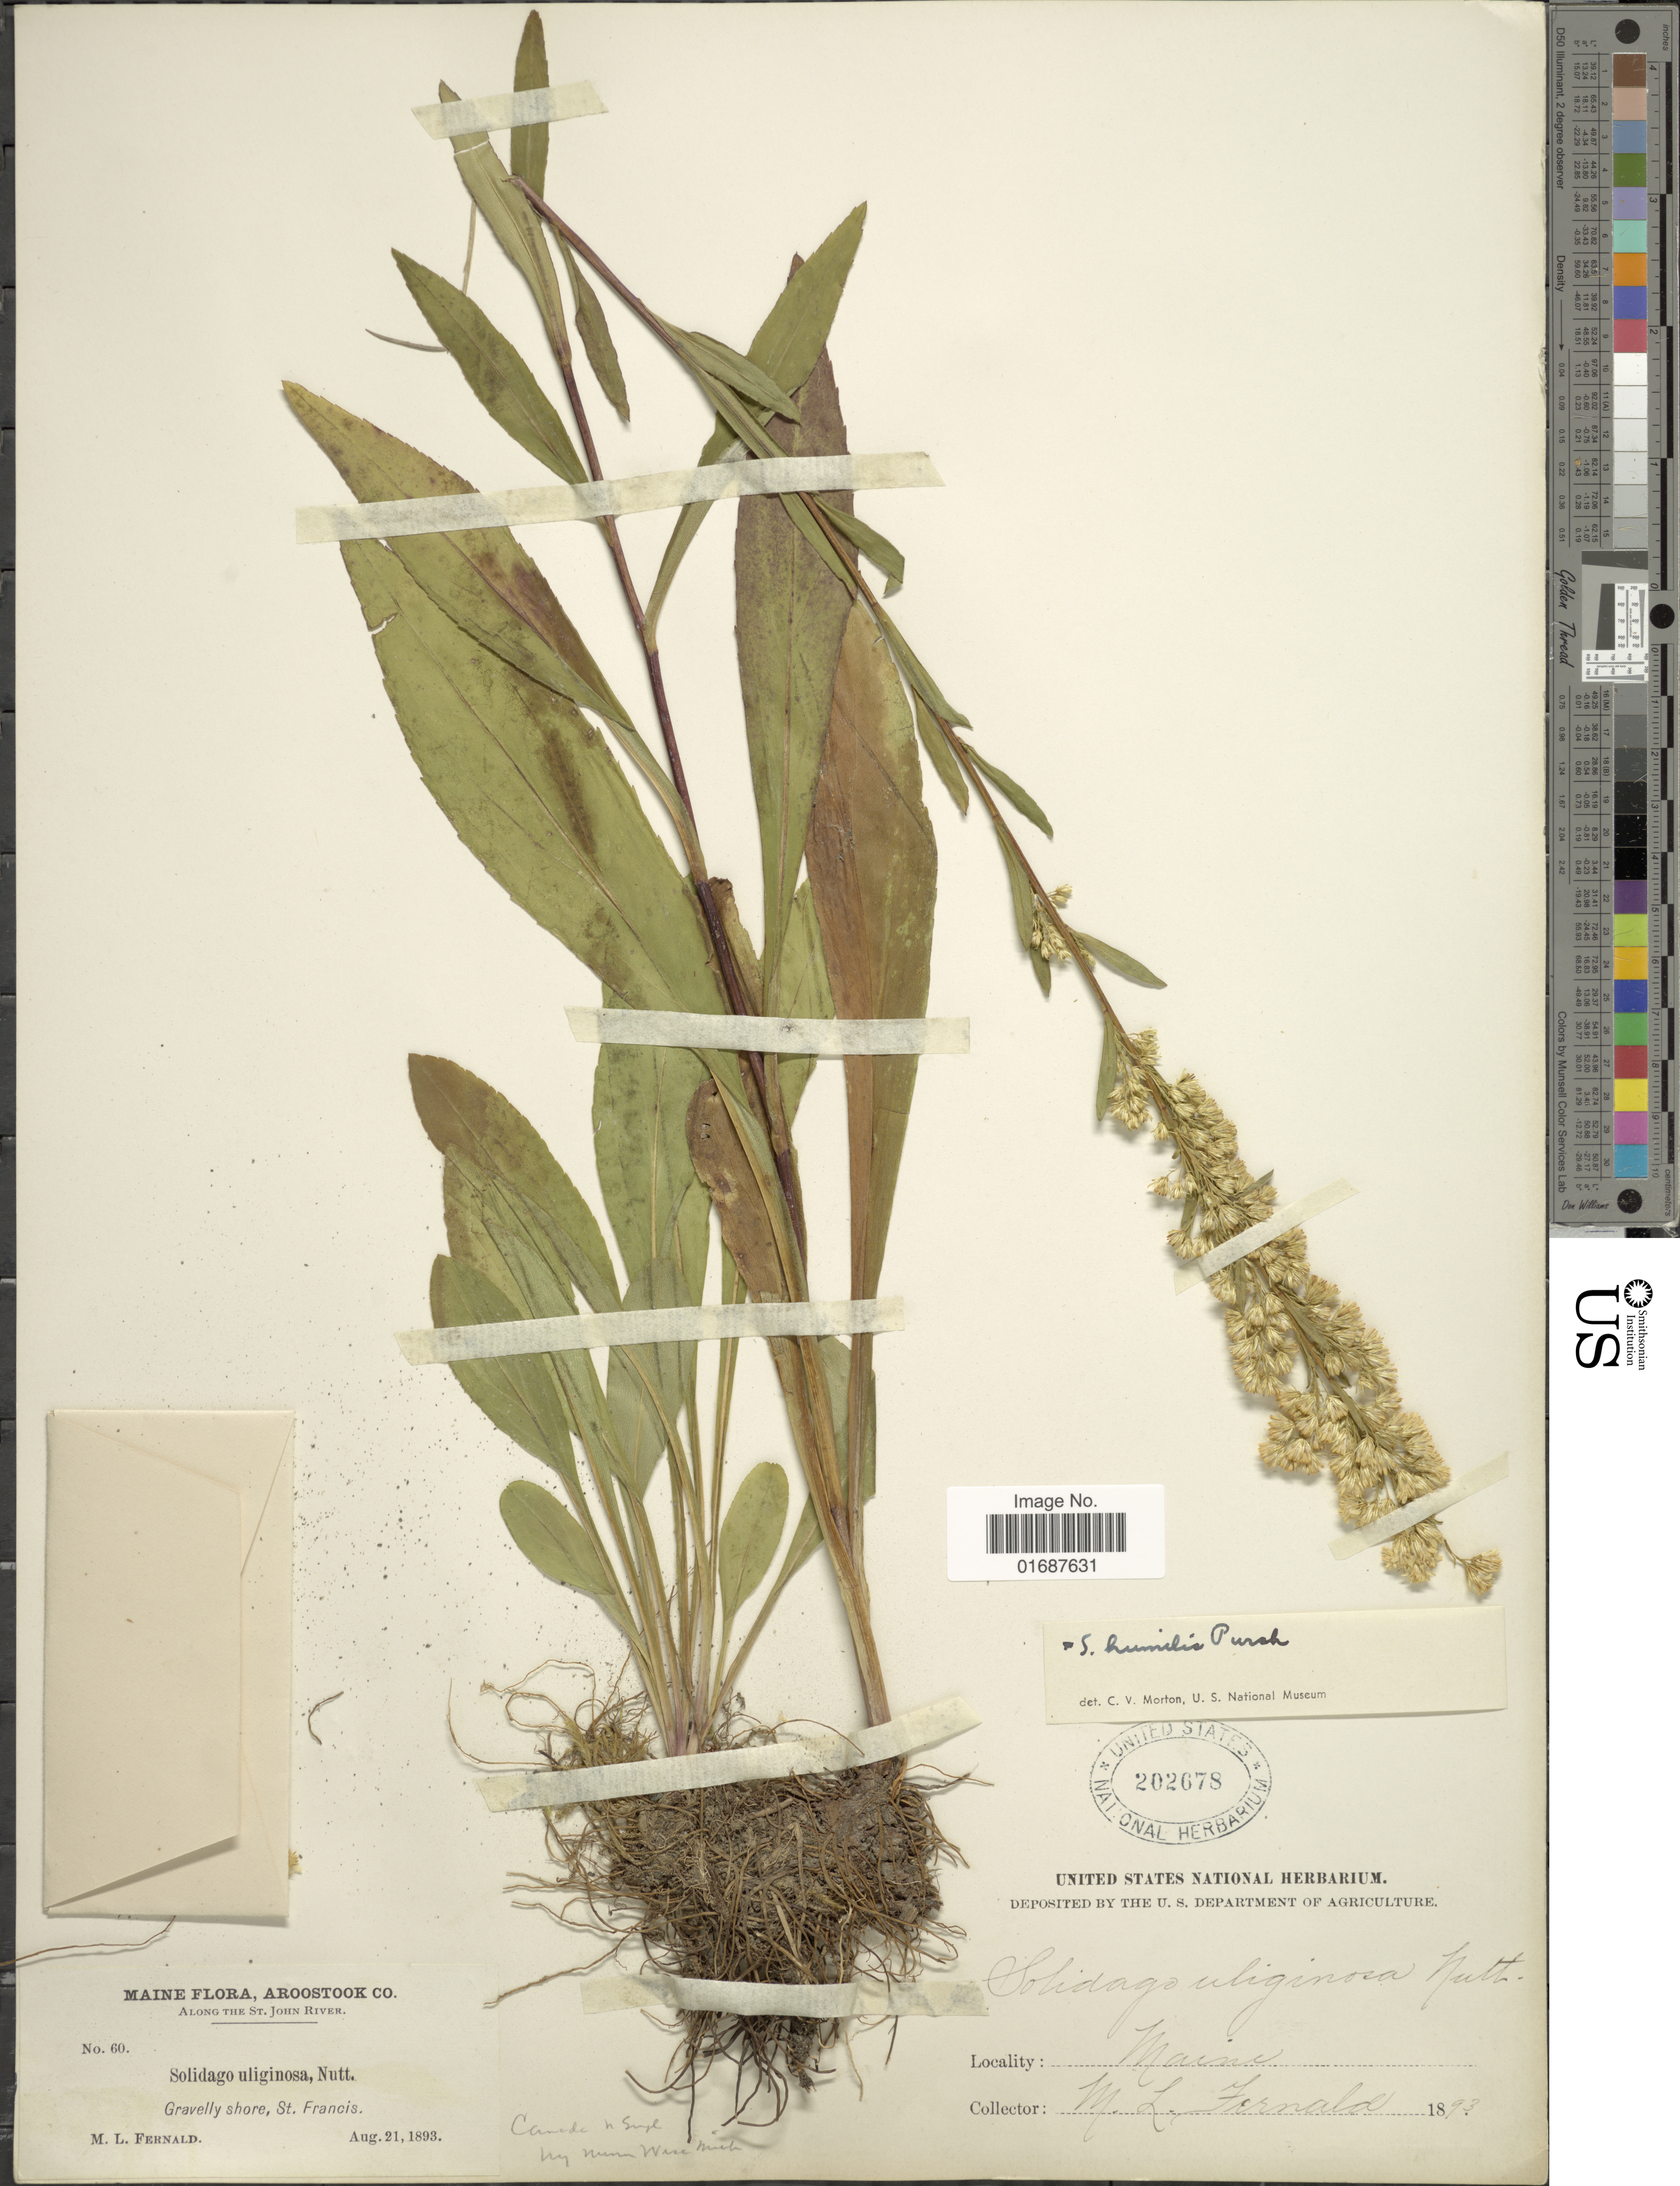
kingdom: Plantae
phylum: Tracheophyta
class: Magnoliopsida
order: Asterales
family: Asteraceae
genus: Solidago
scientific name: Solidago uliginosa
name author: Nutt.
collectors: M. L. Fernald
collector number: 60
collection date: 1893-08-21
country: United States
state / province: Maine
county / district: Aroostook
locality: Along the St. John River. St. Francis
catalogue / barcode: US 202678